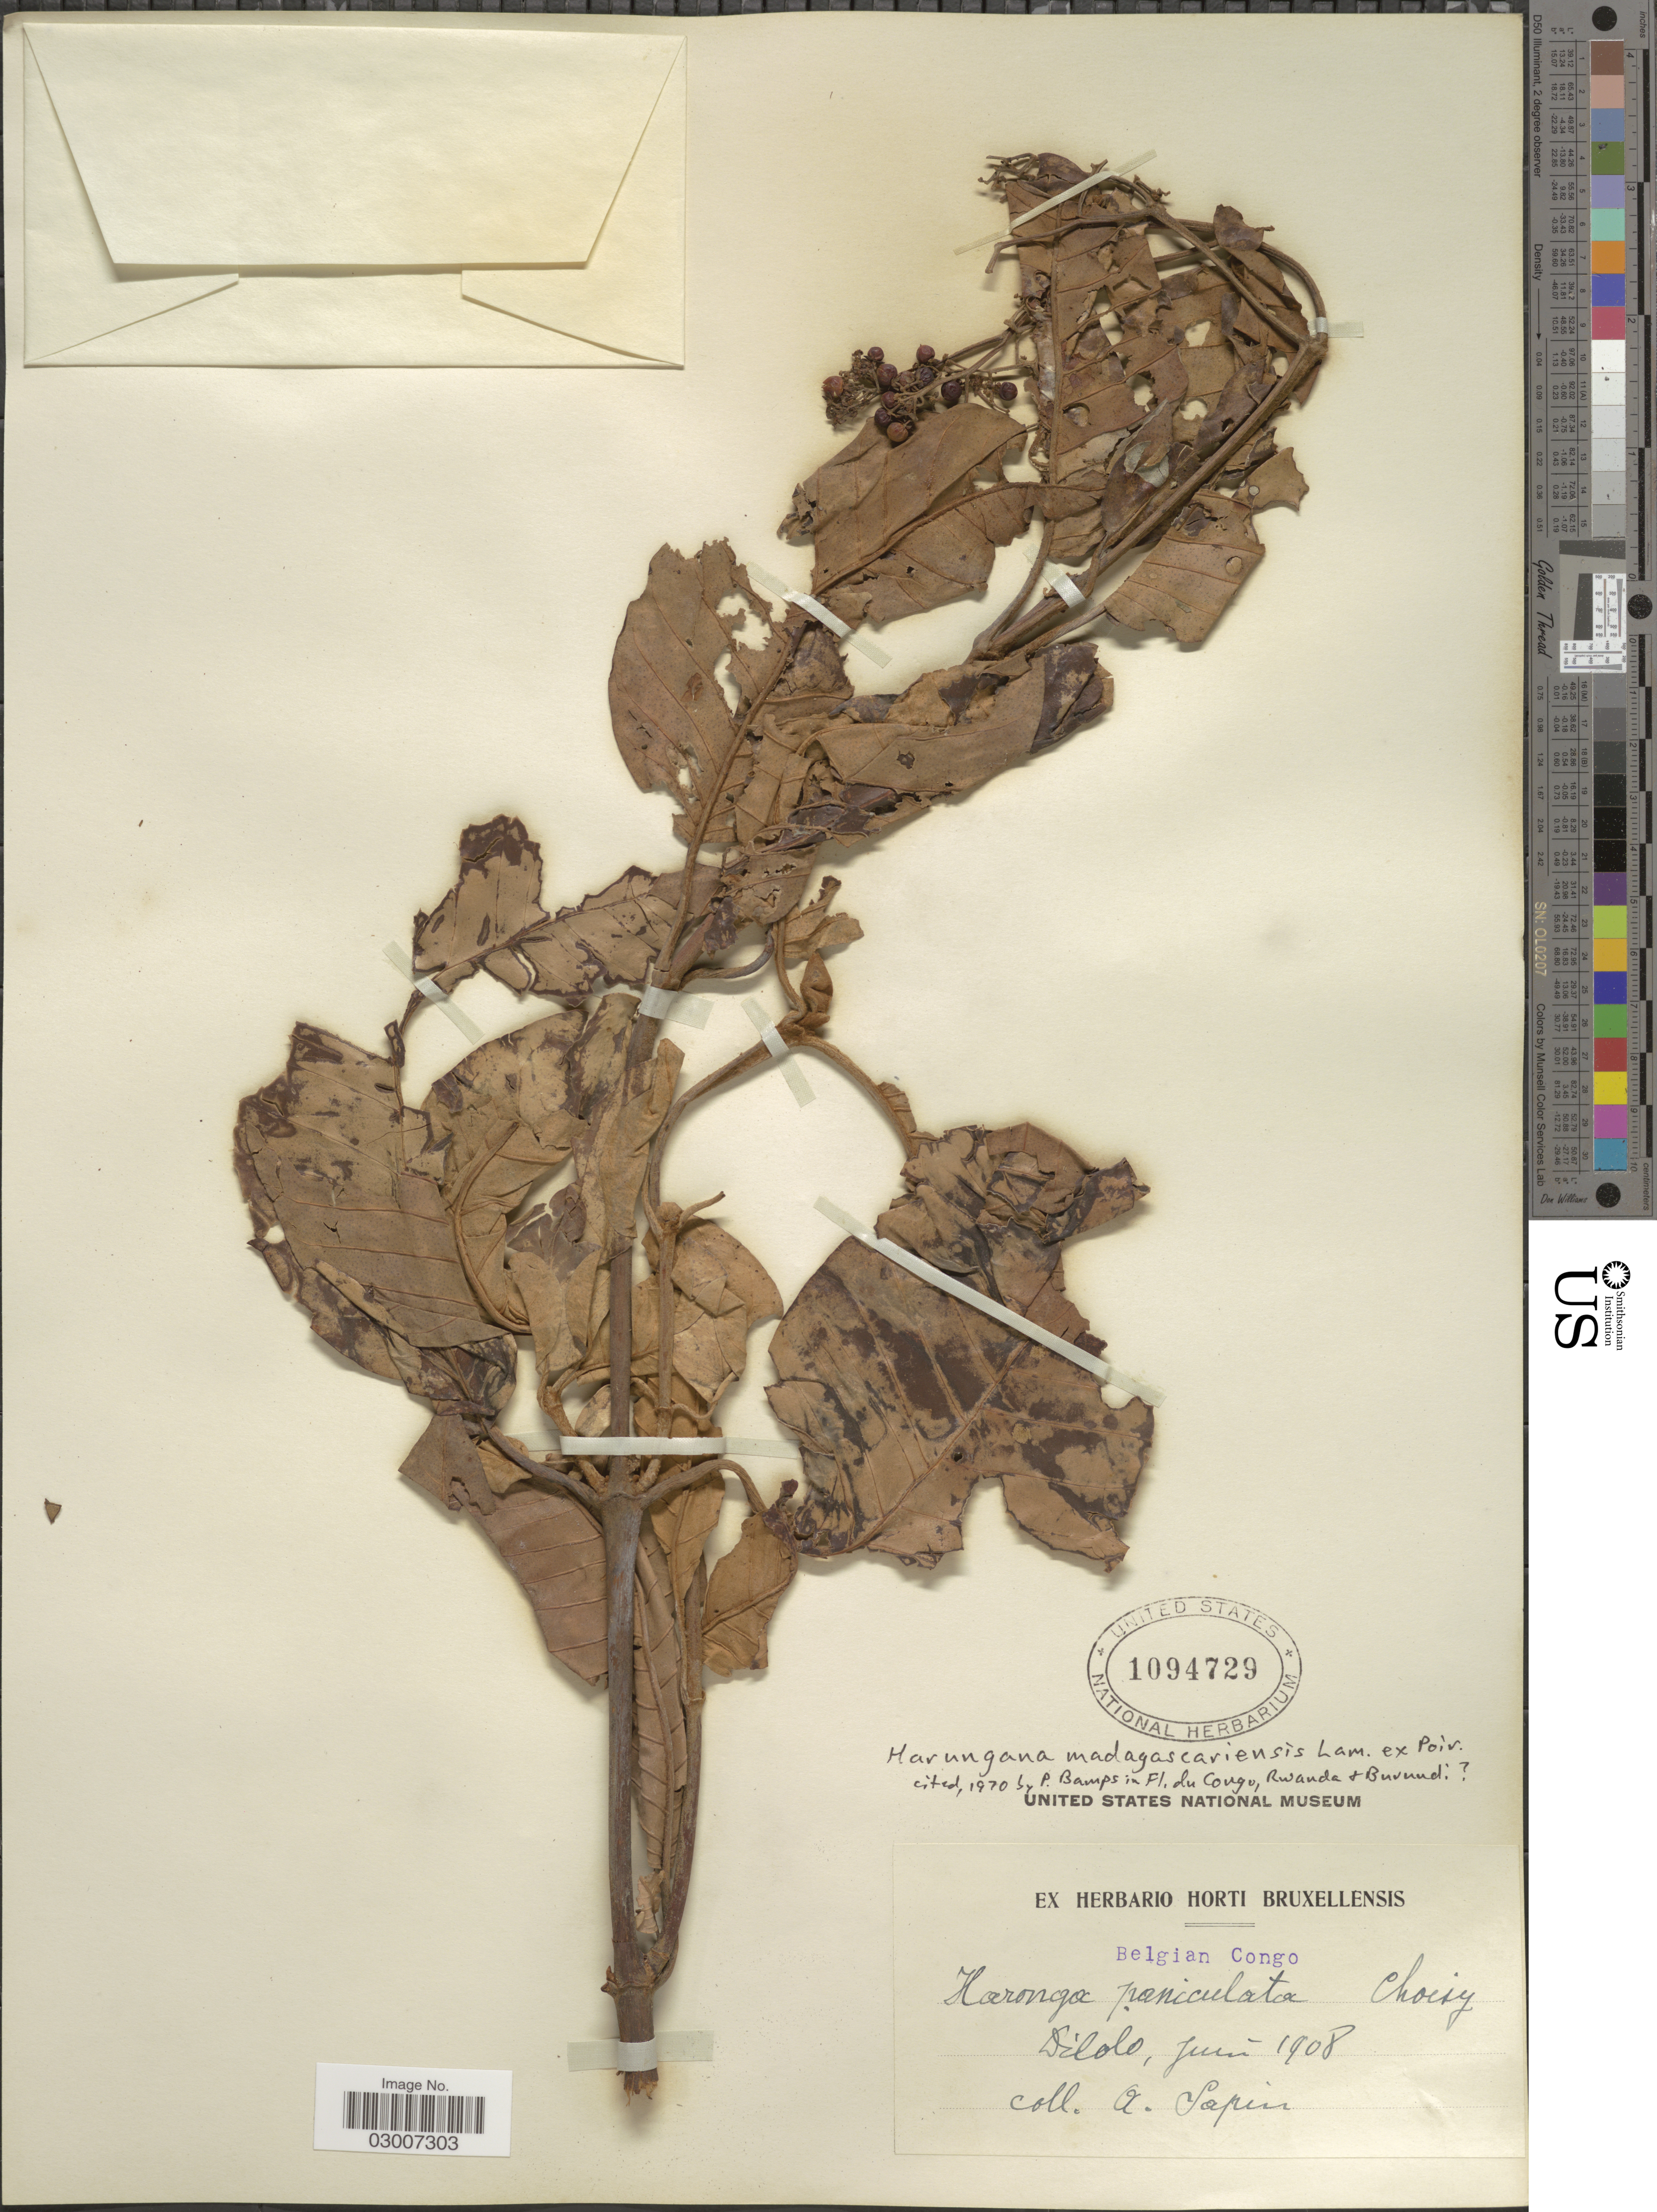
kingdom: Plantae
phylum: Tracheophyta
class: Magnoliopsida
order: Malpighiales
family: Hypericaceae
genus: Harungana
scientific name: Harungana madagascariensis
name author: Lam. ex Poir.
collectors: A. Sapin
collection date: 1908-06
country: Congo, Democratic Republic of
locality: Dilolo.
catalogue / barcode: US 1094729